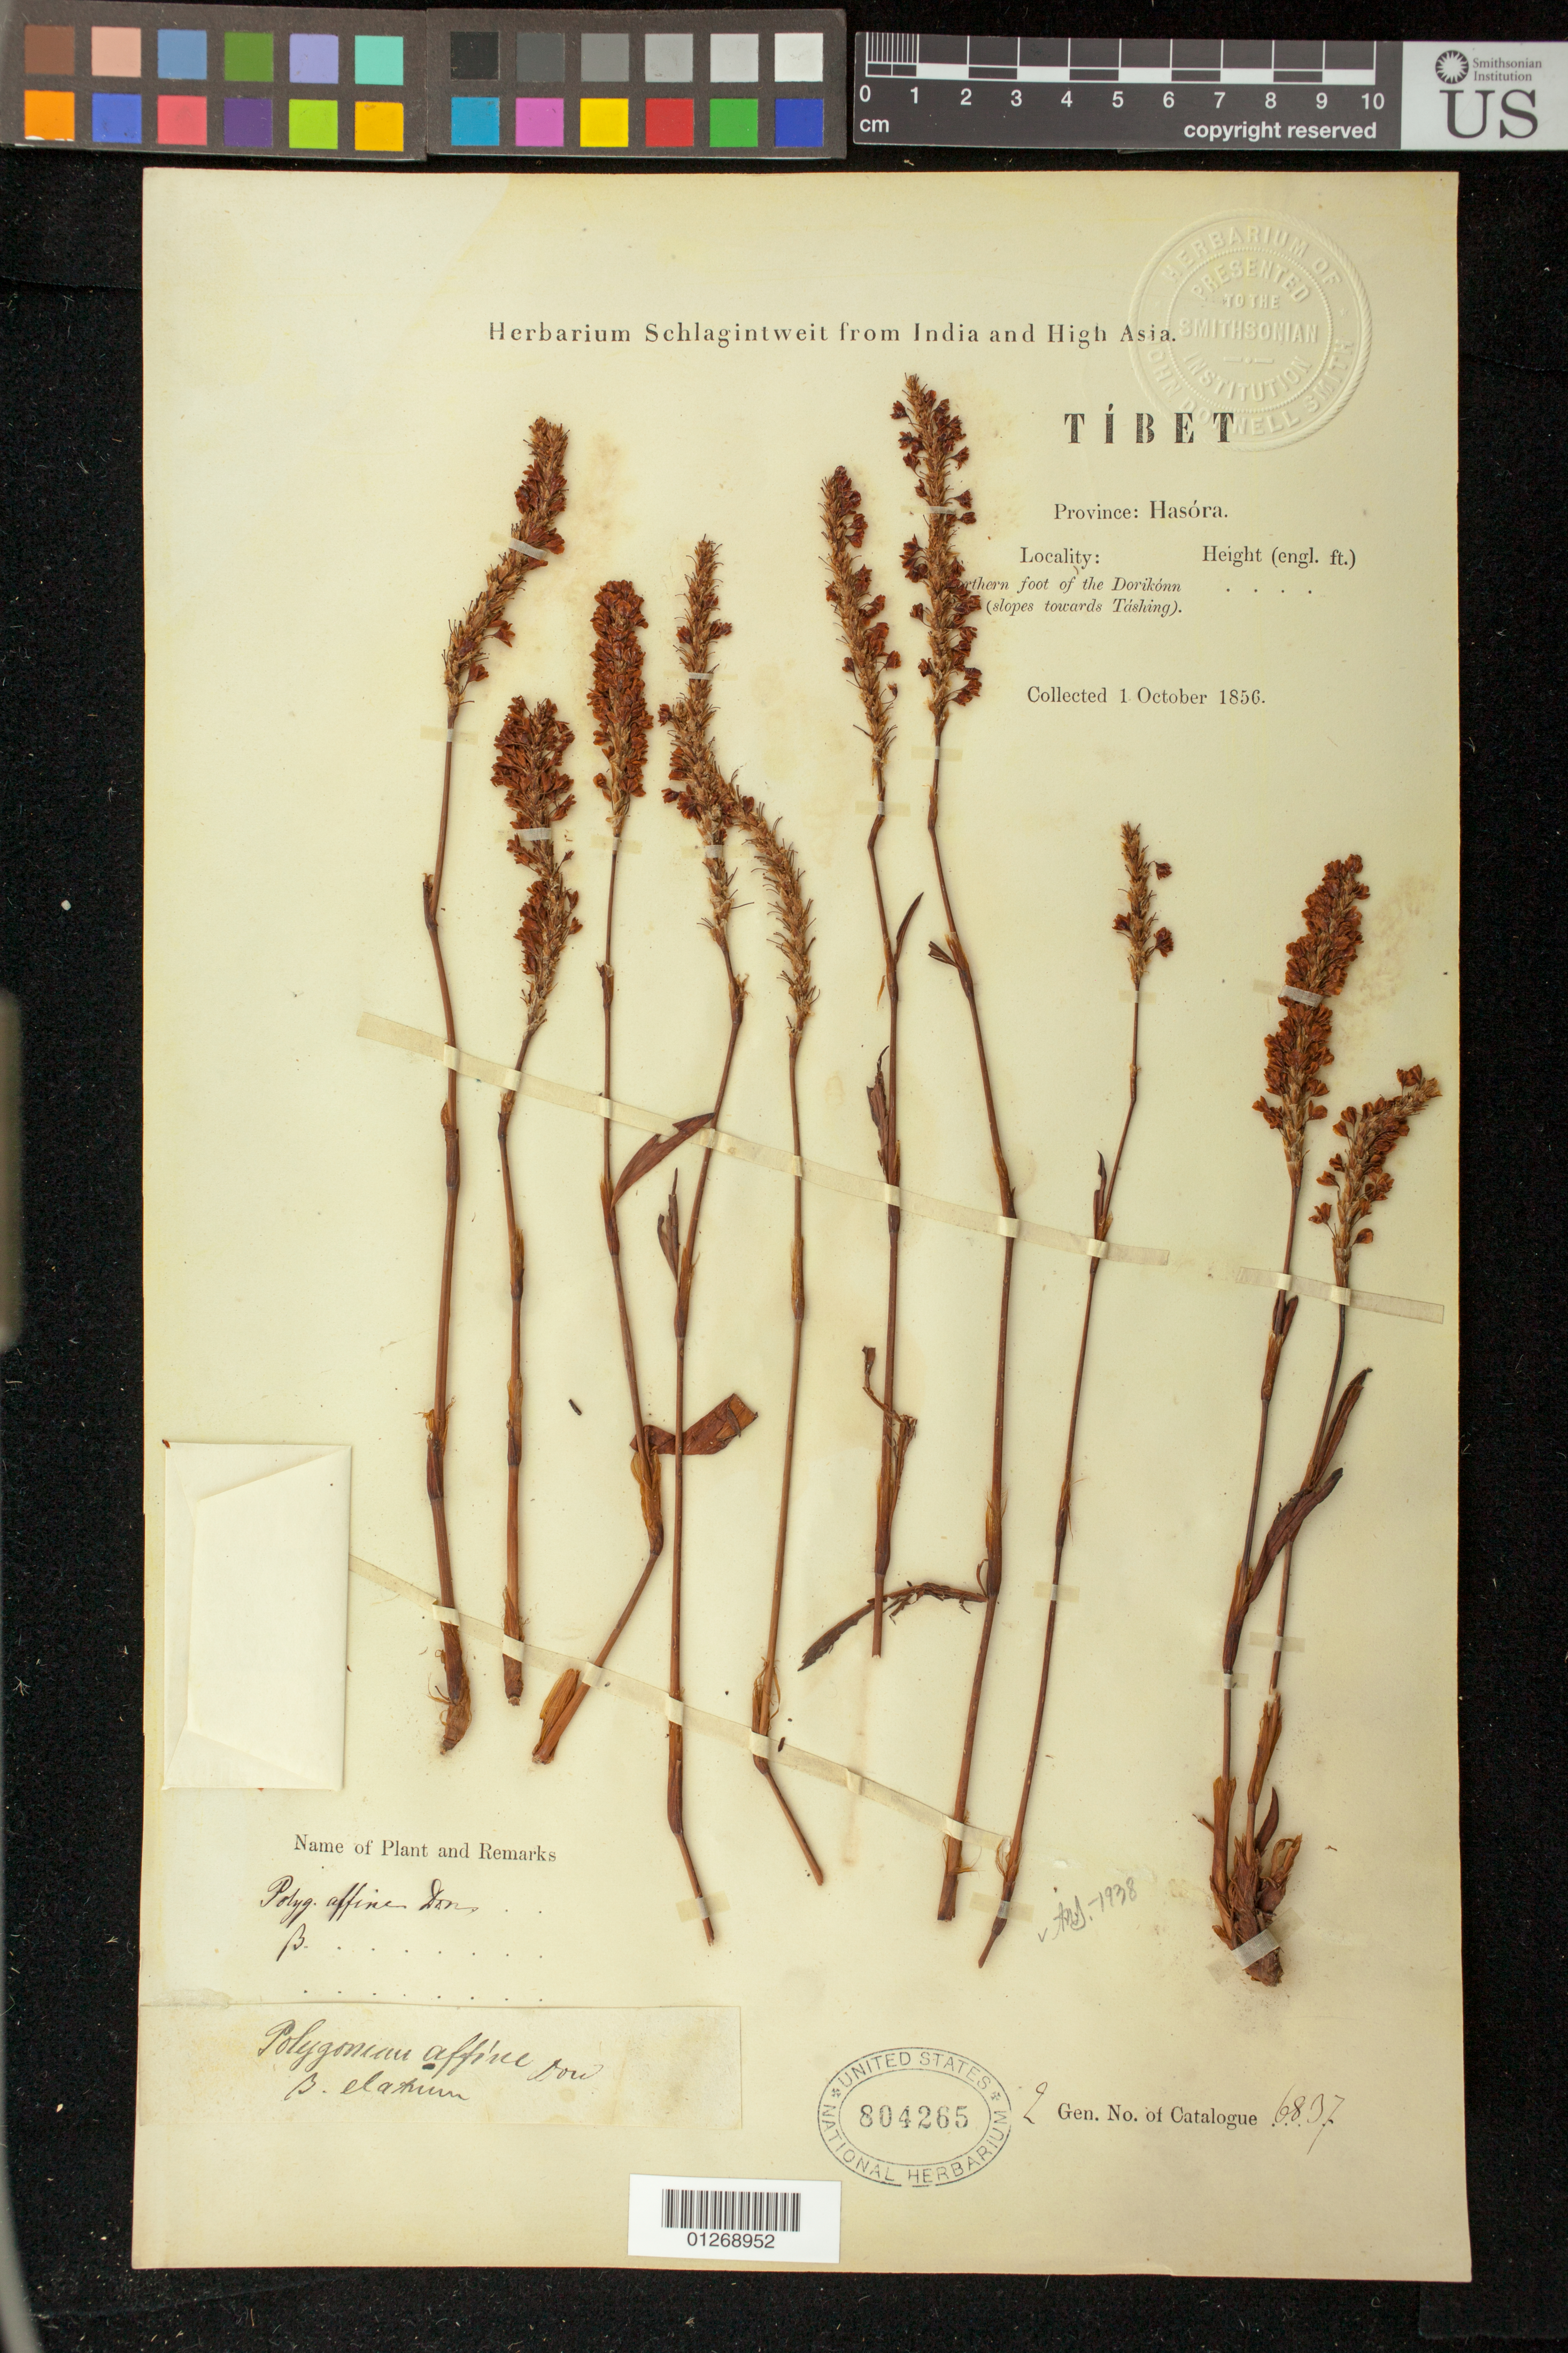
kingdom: Plantae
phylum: Tracheophyta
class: Magnoliopsida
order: Caryophyllales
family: Polygonaceae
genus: Polygonum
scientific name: Polygonum affine var. elatum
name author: Meisn.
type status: Syntype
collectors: Herbarium Schlagintweit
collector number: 6837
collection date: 1856-10-01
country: China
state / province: Xizang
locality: Tibet. Province Hasóra. Northern foot of the Dorikónn Pass (slopes towards Táshing)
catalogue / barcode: US 804265